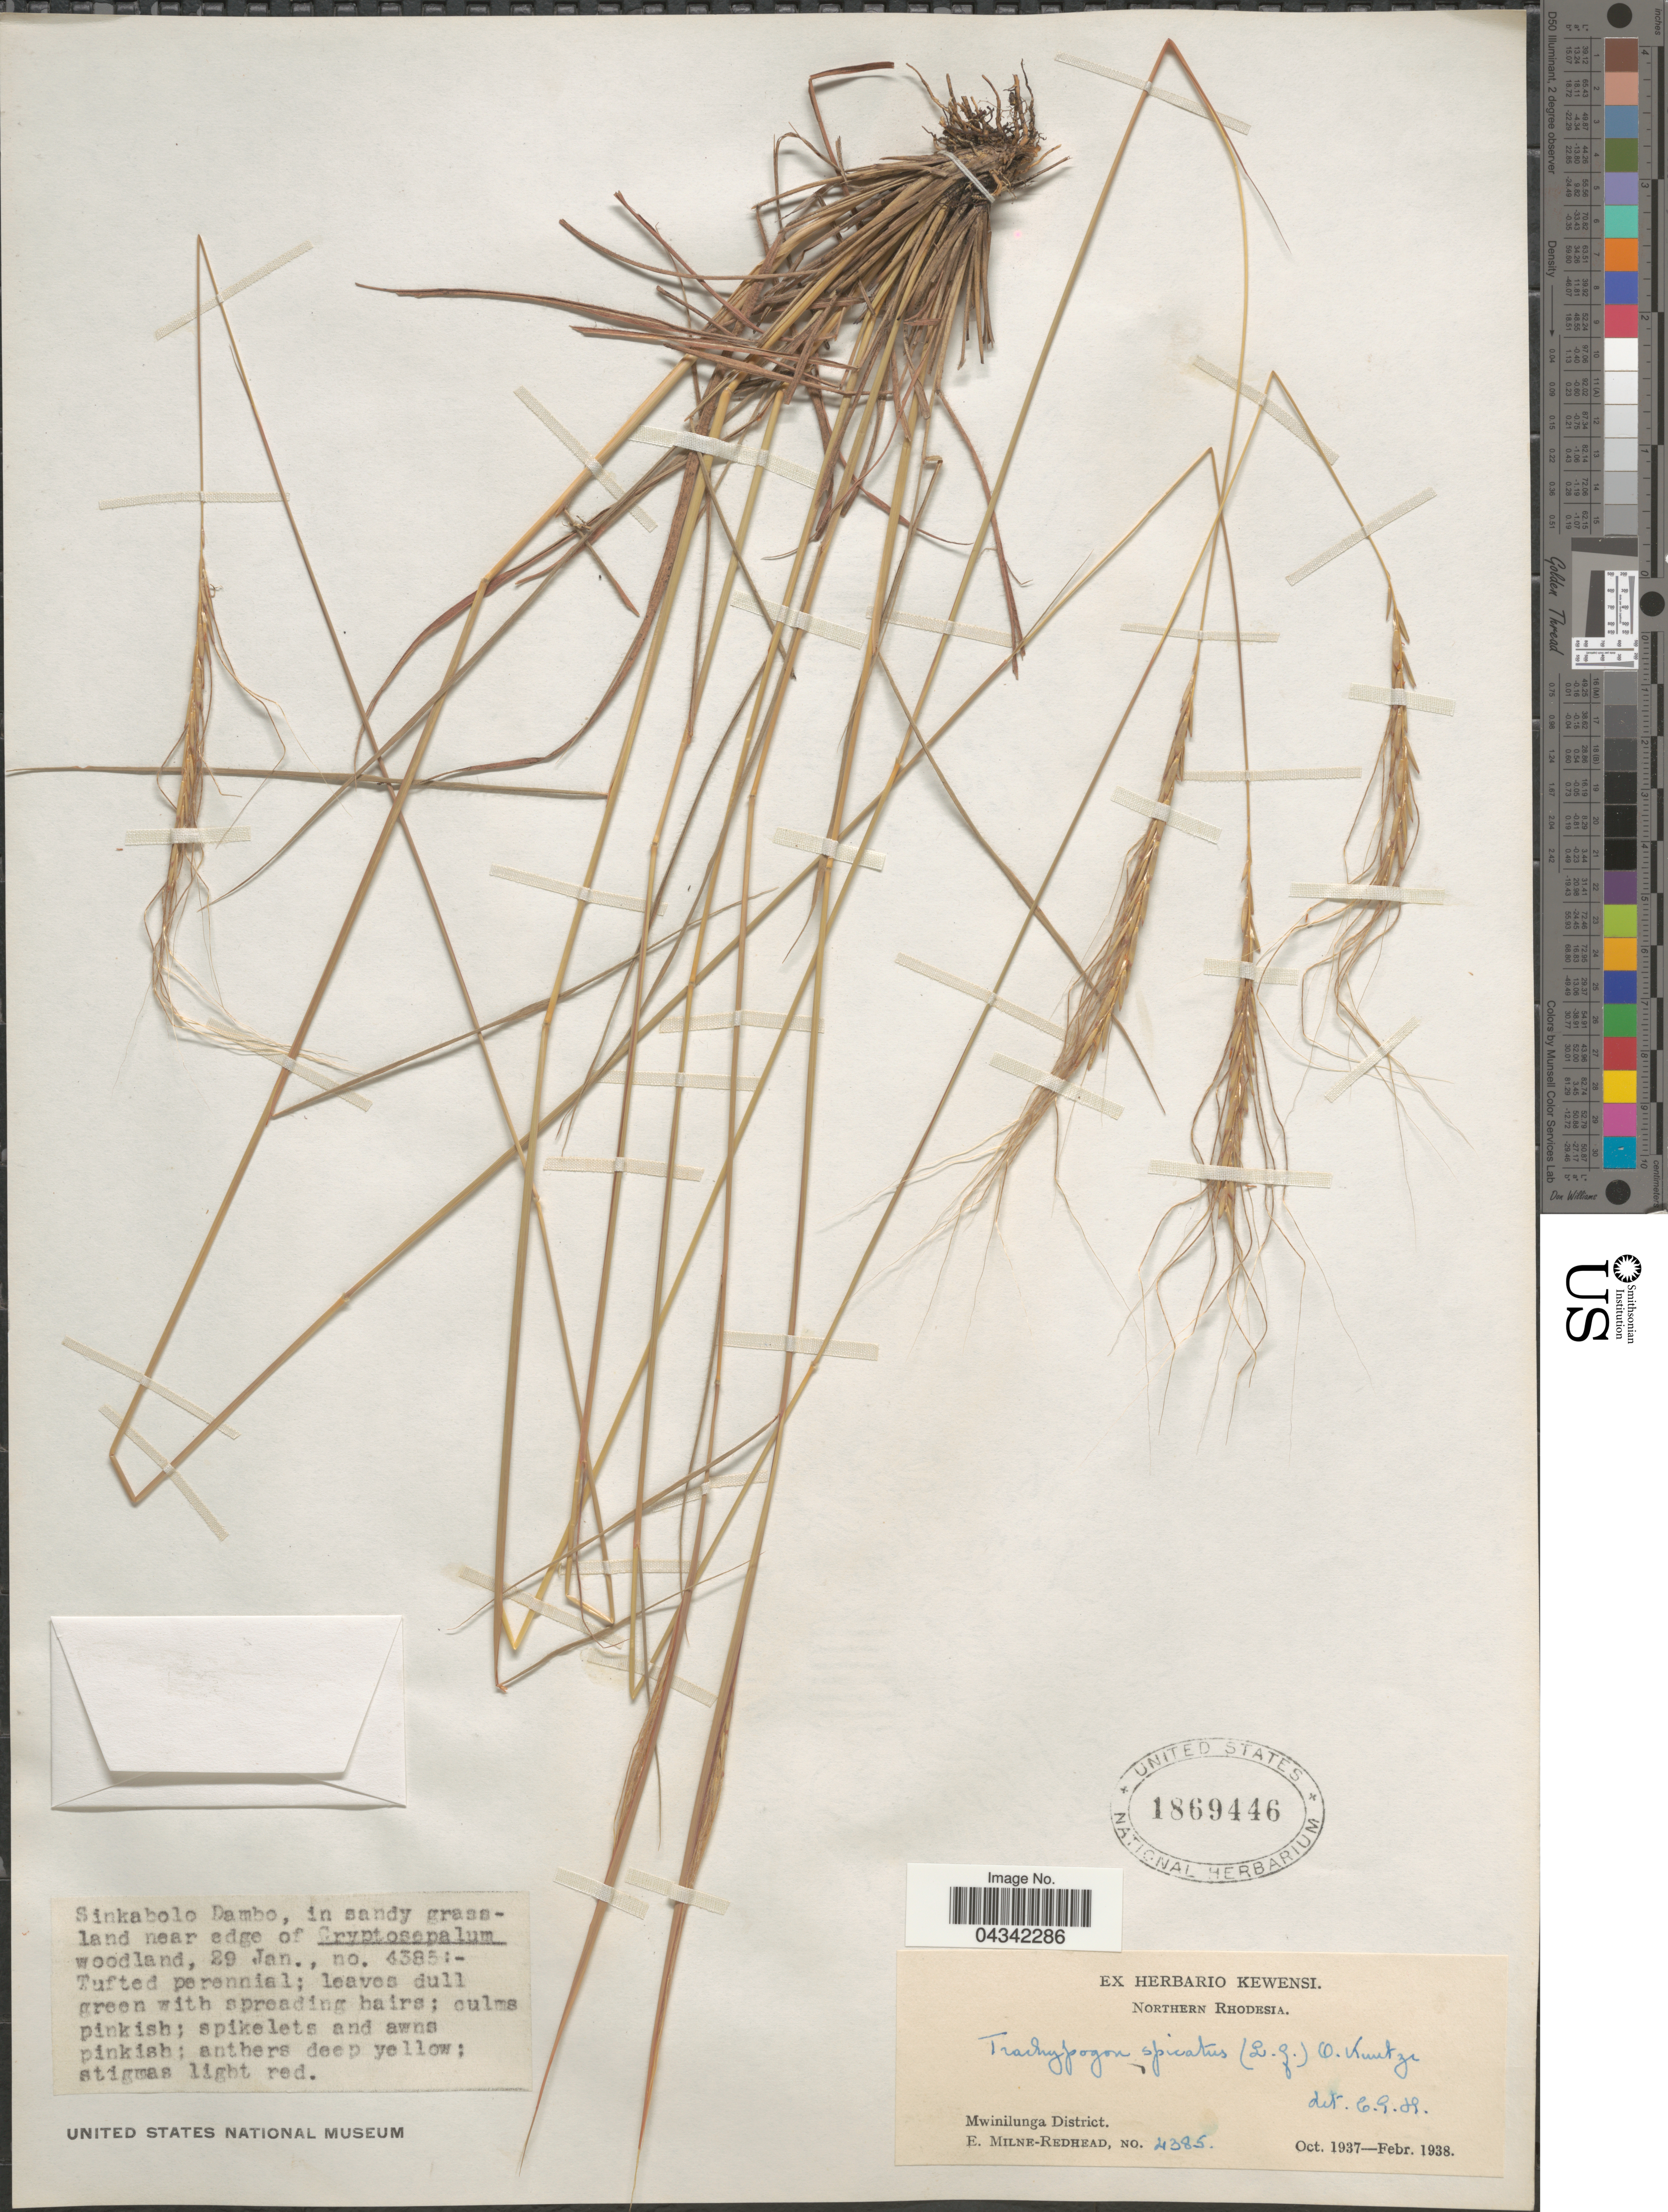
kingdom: Plantae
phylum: Tracheophyta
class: Liliopsida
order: Poales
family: Poaceae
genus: Trachypogon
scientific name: Trachypogon spicatus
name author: (L. f.) Kuntze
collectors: E. W. Milne-Redhead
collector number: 4385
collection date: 1937-10/1938-02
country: Zambia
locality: Northern Rhodesia. Mwinilunga District. Sinkabolo Dambo, in sandy grassland near edge of Cryptosepalum woodland.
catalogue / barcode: US 1869446